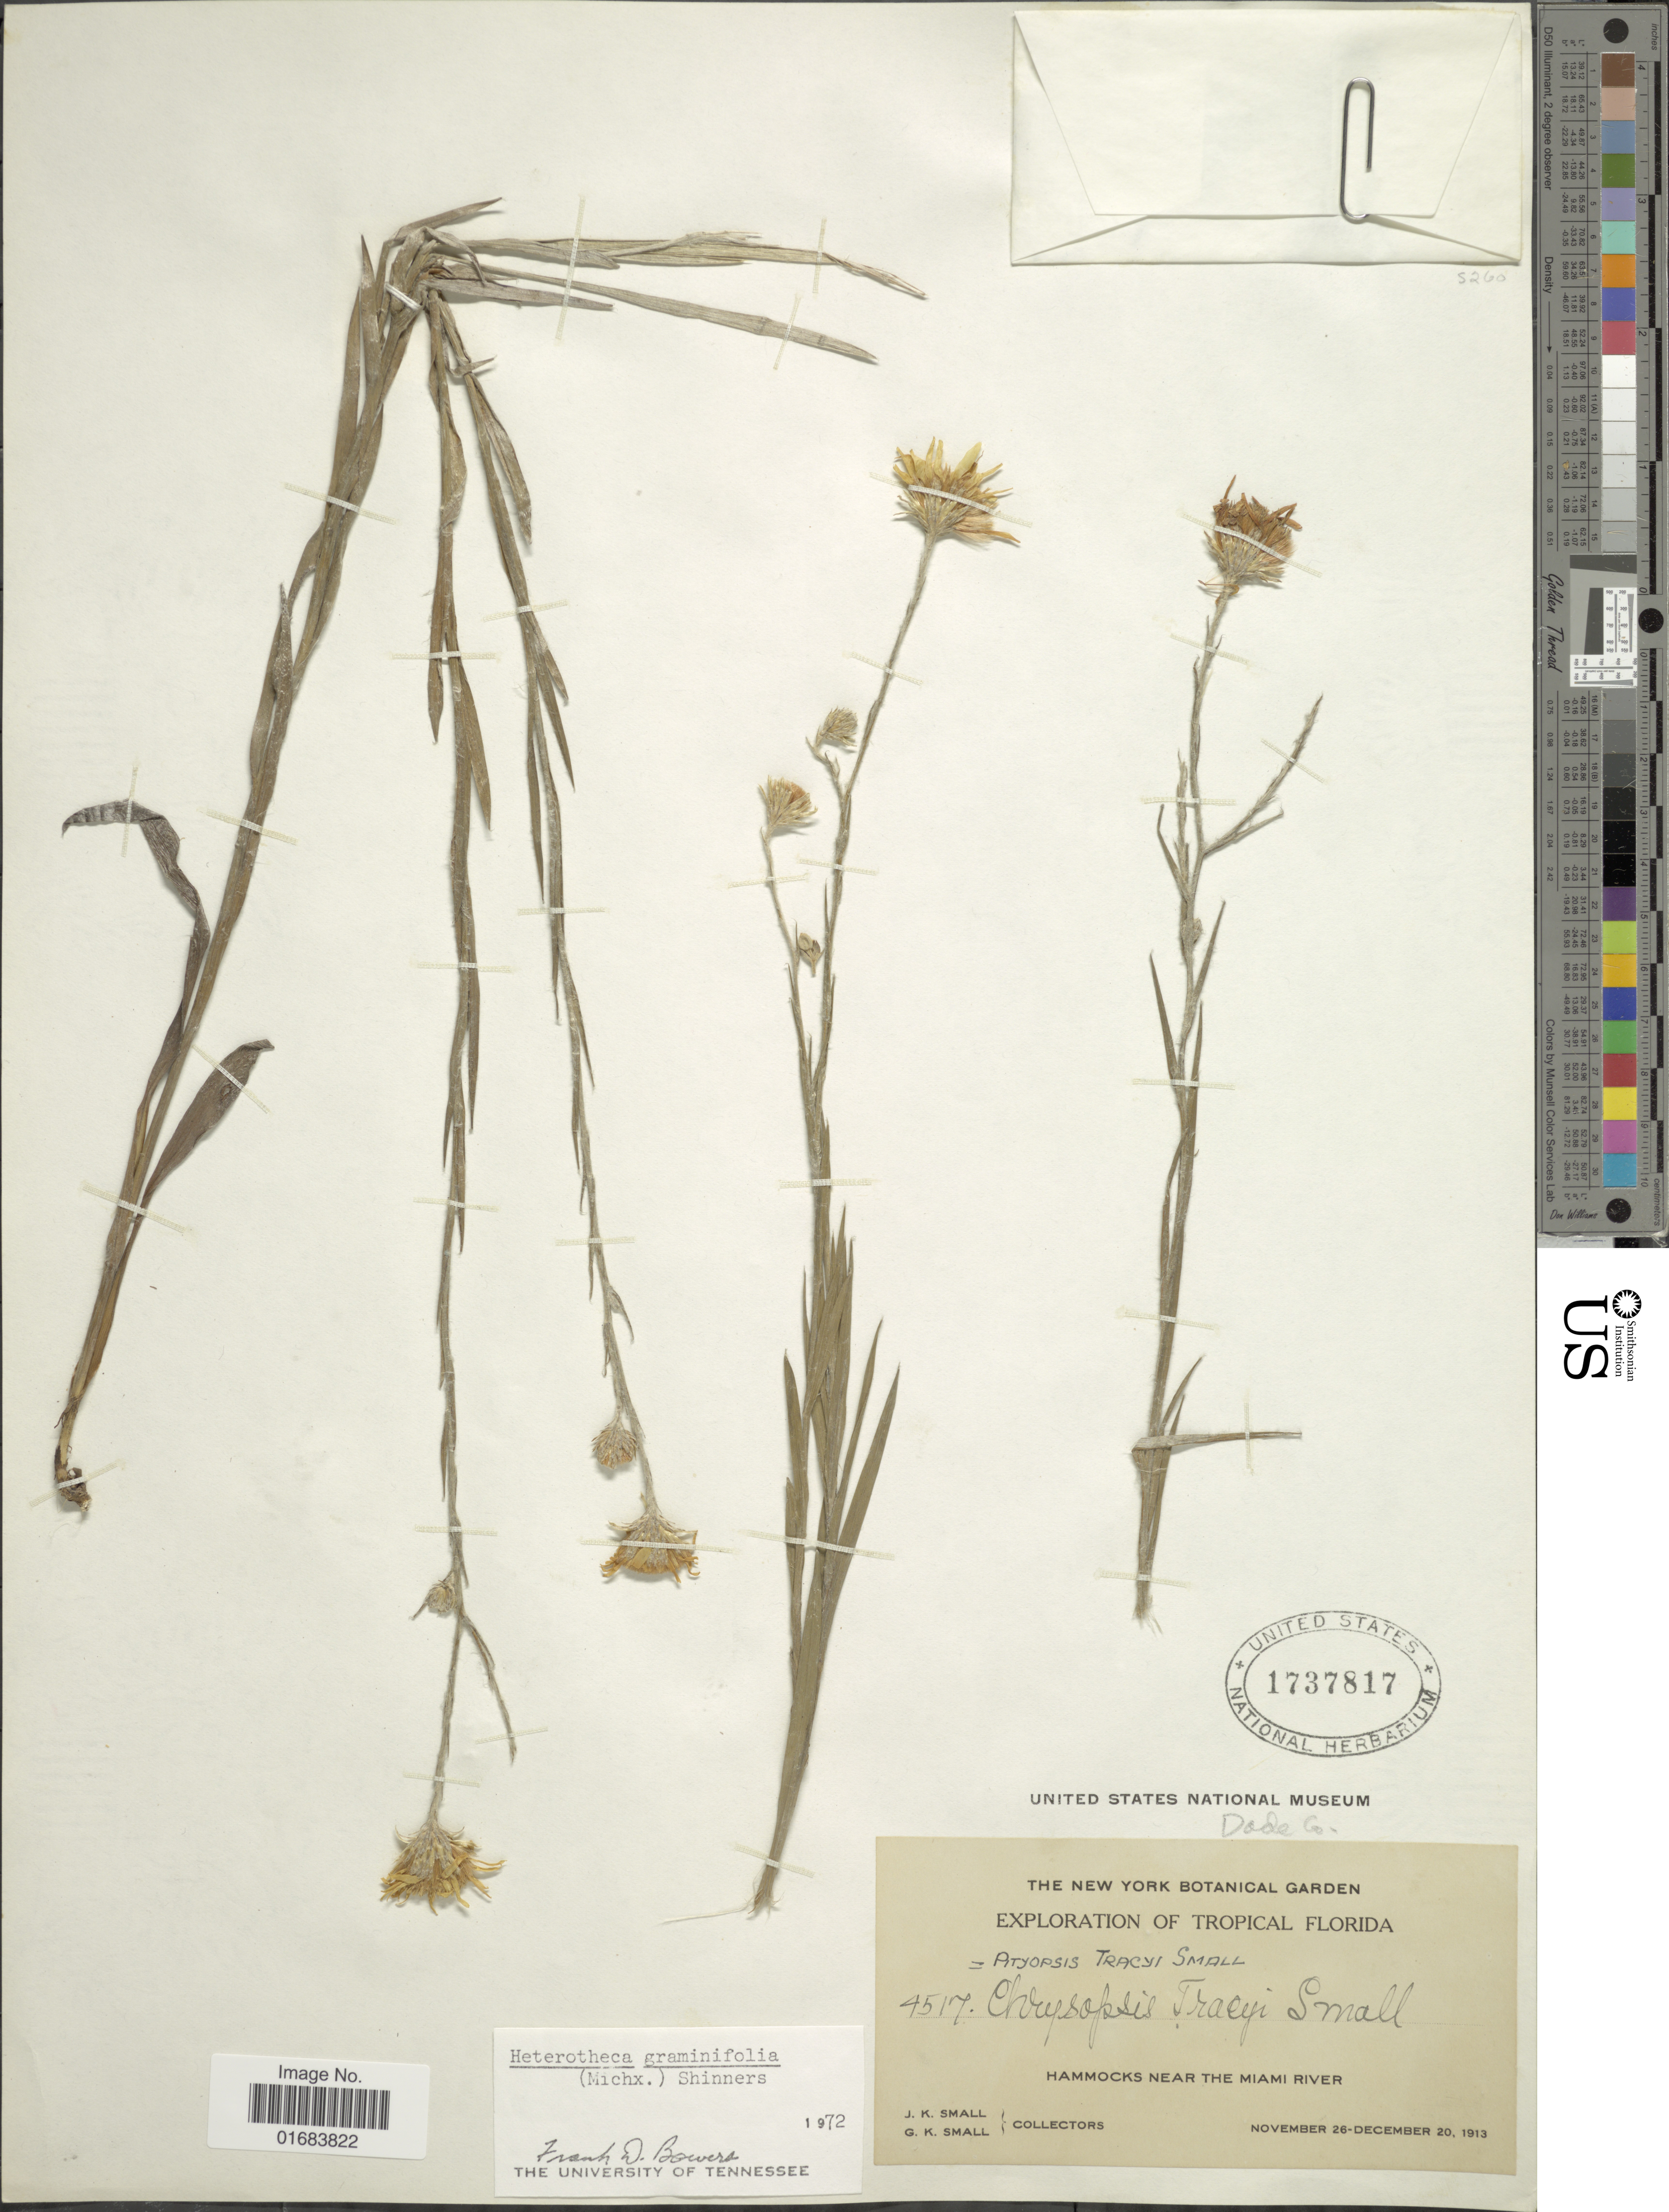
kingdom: Plantae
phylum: Tracheophyta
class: Magnoliopsida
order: Asterales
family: Asteraceae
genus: Pityopsis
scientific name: Pityopsis graminifolia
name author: (Michx.) Nutt.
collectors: J. K. Small & G. K. Small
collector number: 4517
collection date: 1913-11-26/1913-12-20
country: United States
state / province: Florida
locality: Hammocks near the Miami River.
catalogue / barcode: US 1737817